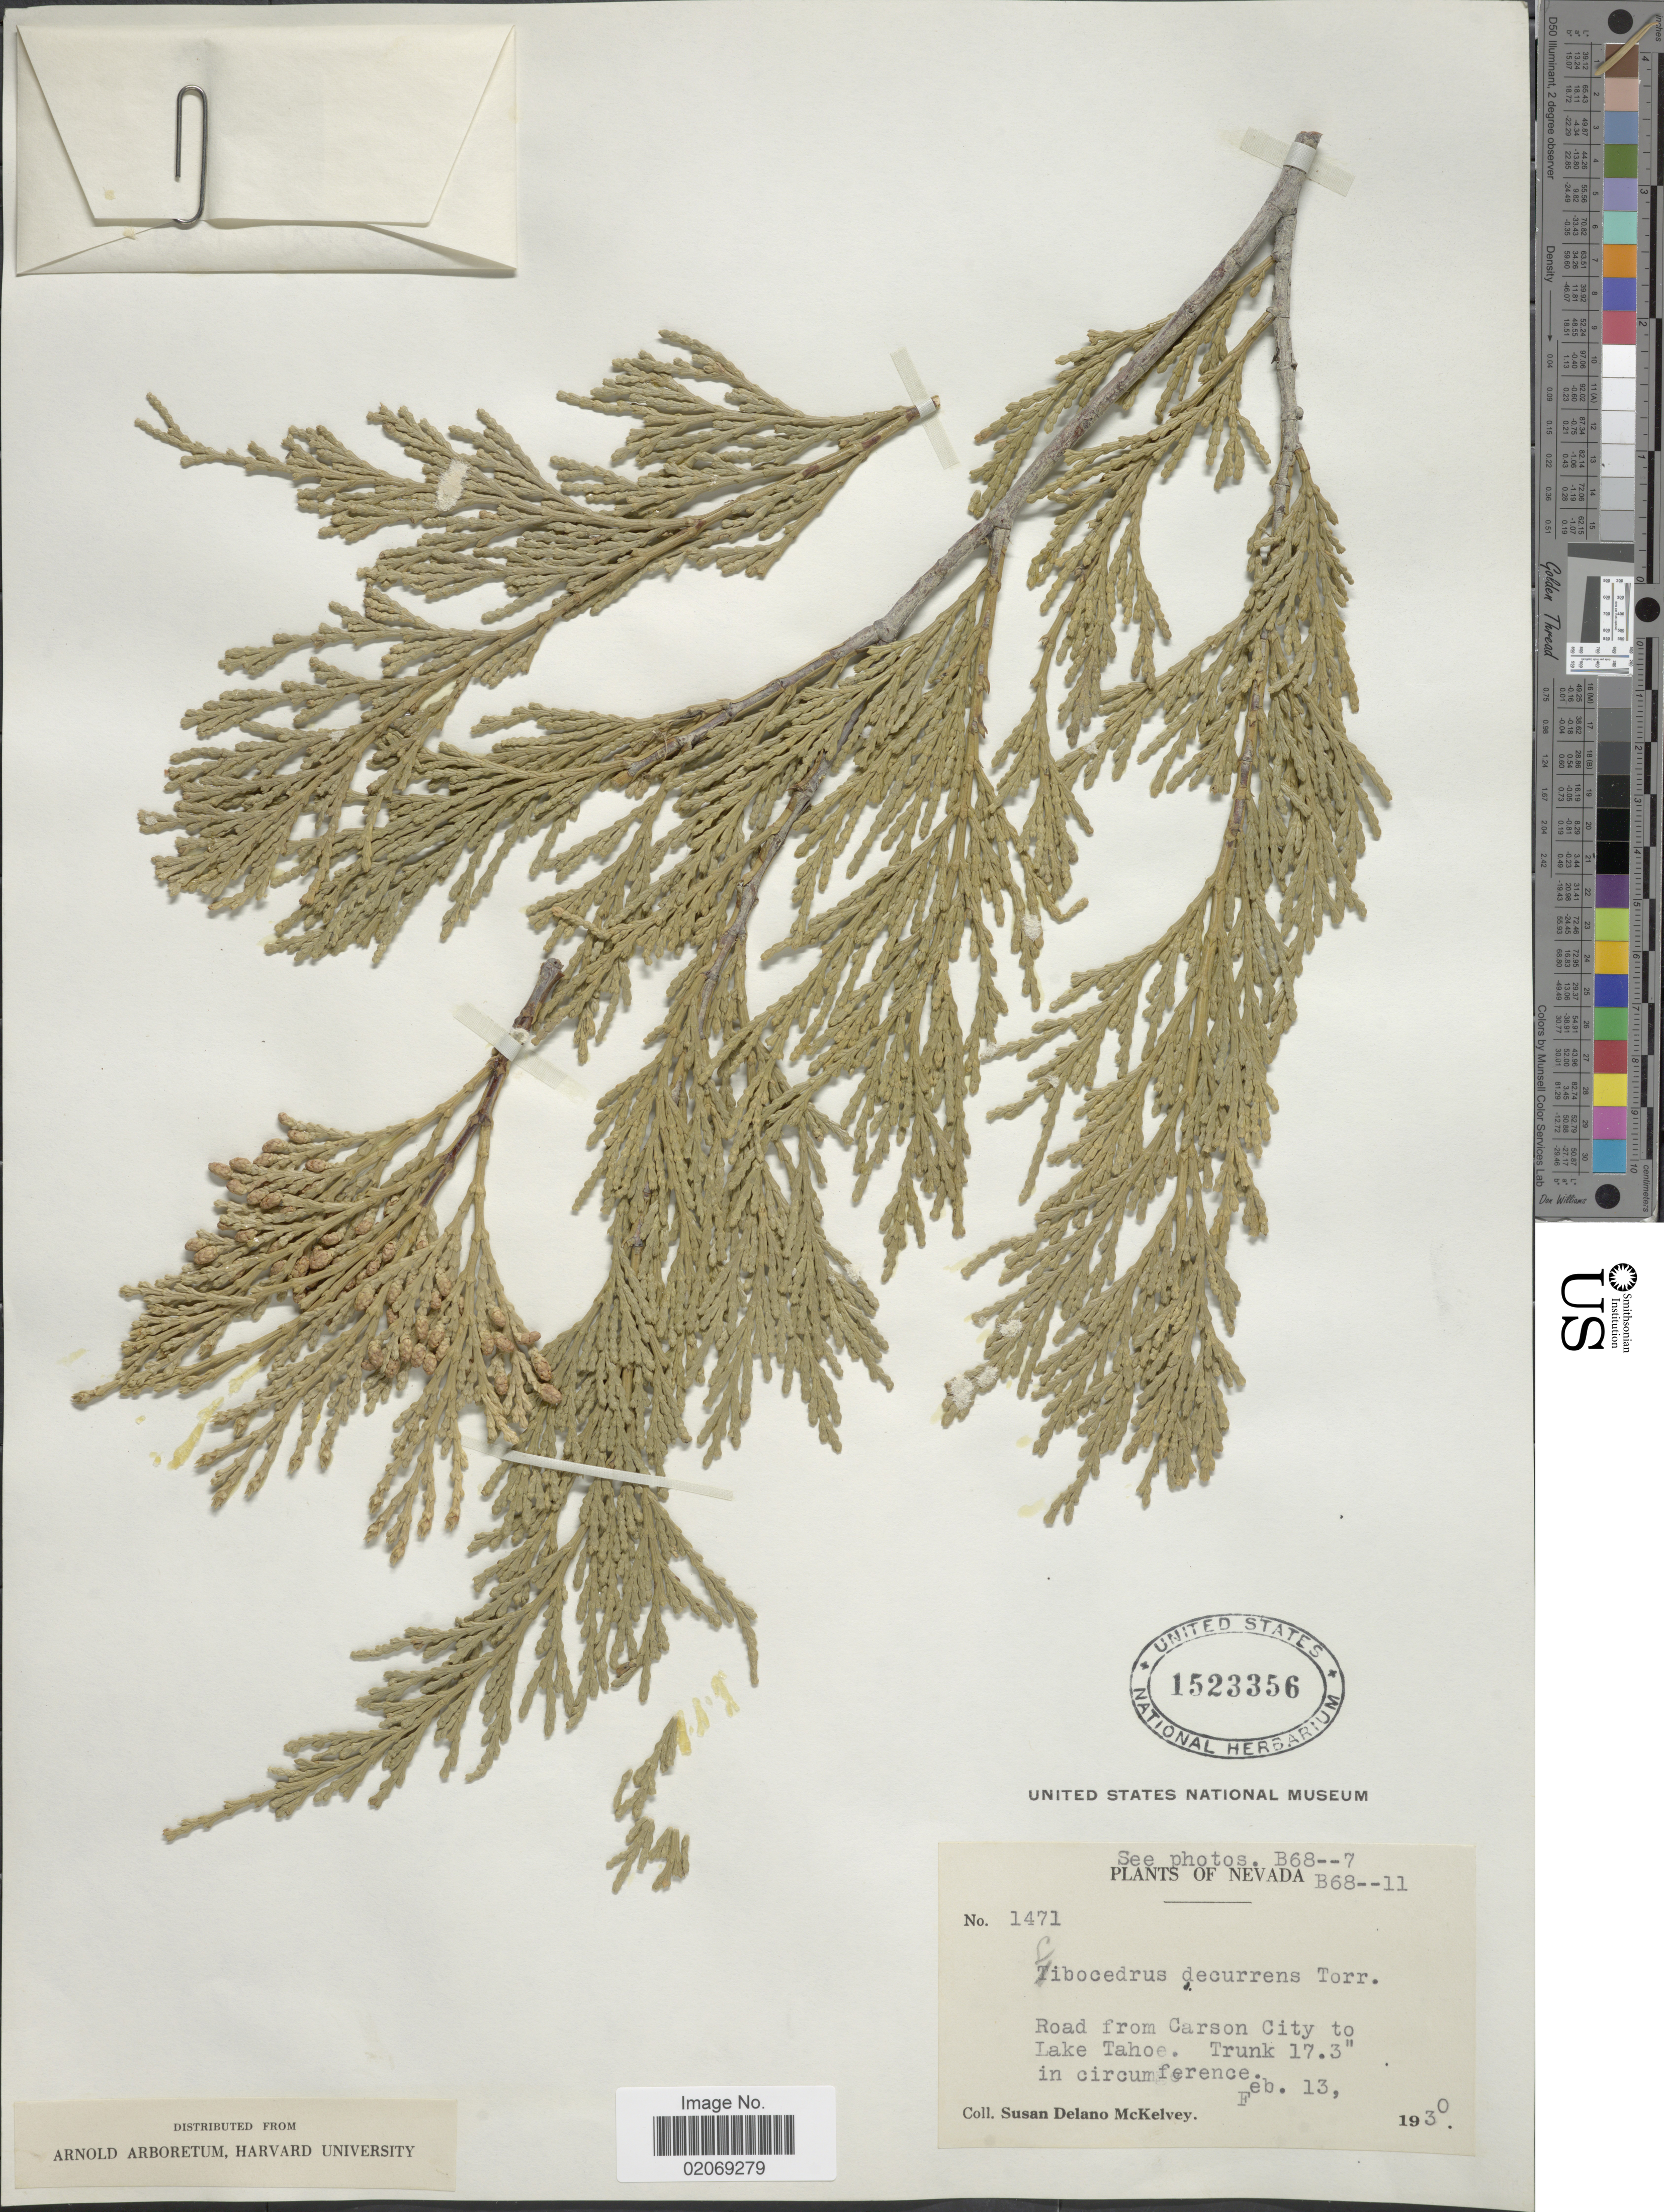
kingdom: Plantae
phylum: Tracheophyta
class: Pinopsida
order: Pinales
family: Cupressaceae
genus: Libocedrus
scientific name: Libocedrus decurrens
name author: Torr.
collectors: S. A. McKelvey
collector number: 1471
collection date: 1930-02-13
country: United States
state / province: Nevada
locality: Road from Carson City to Lake Tahoe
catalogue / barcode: US 1523356